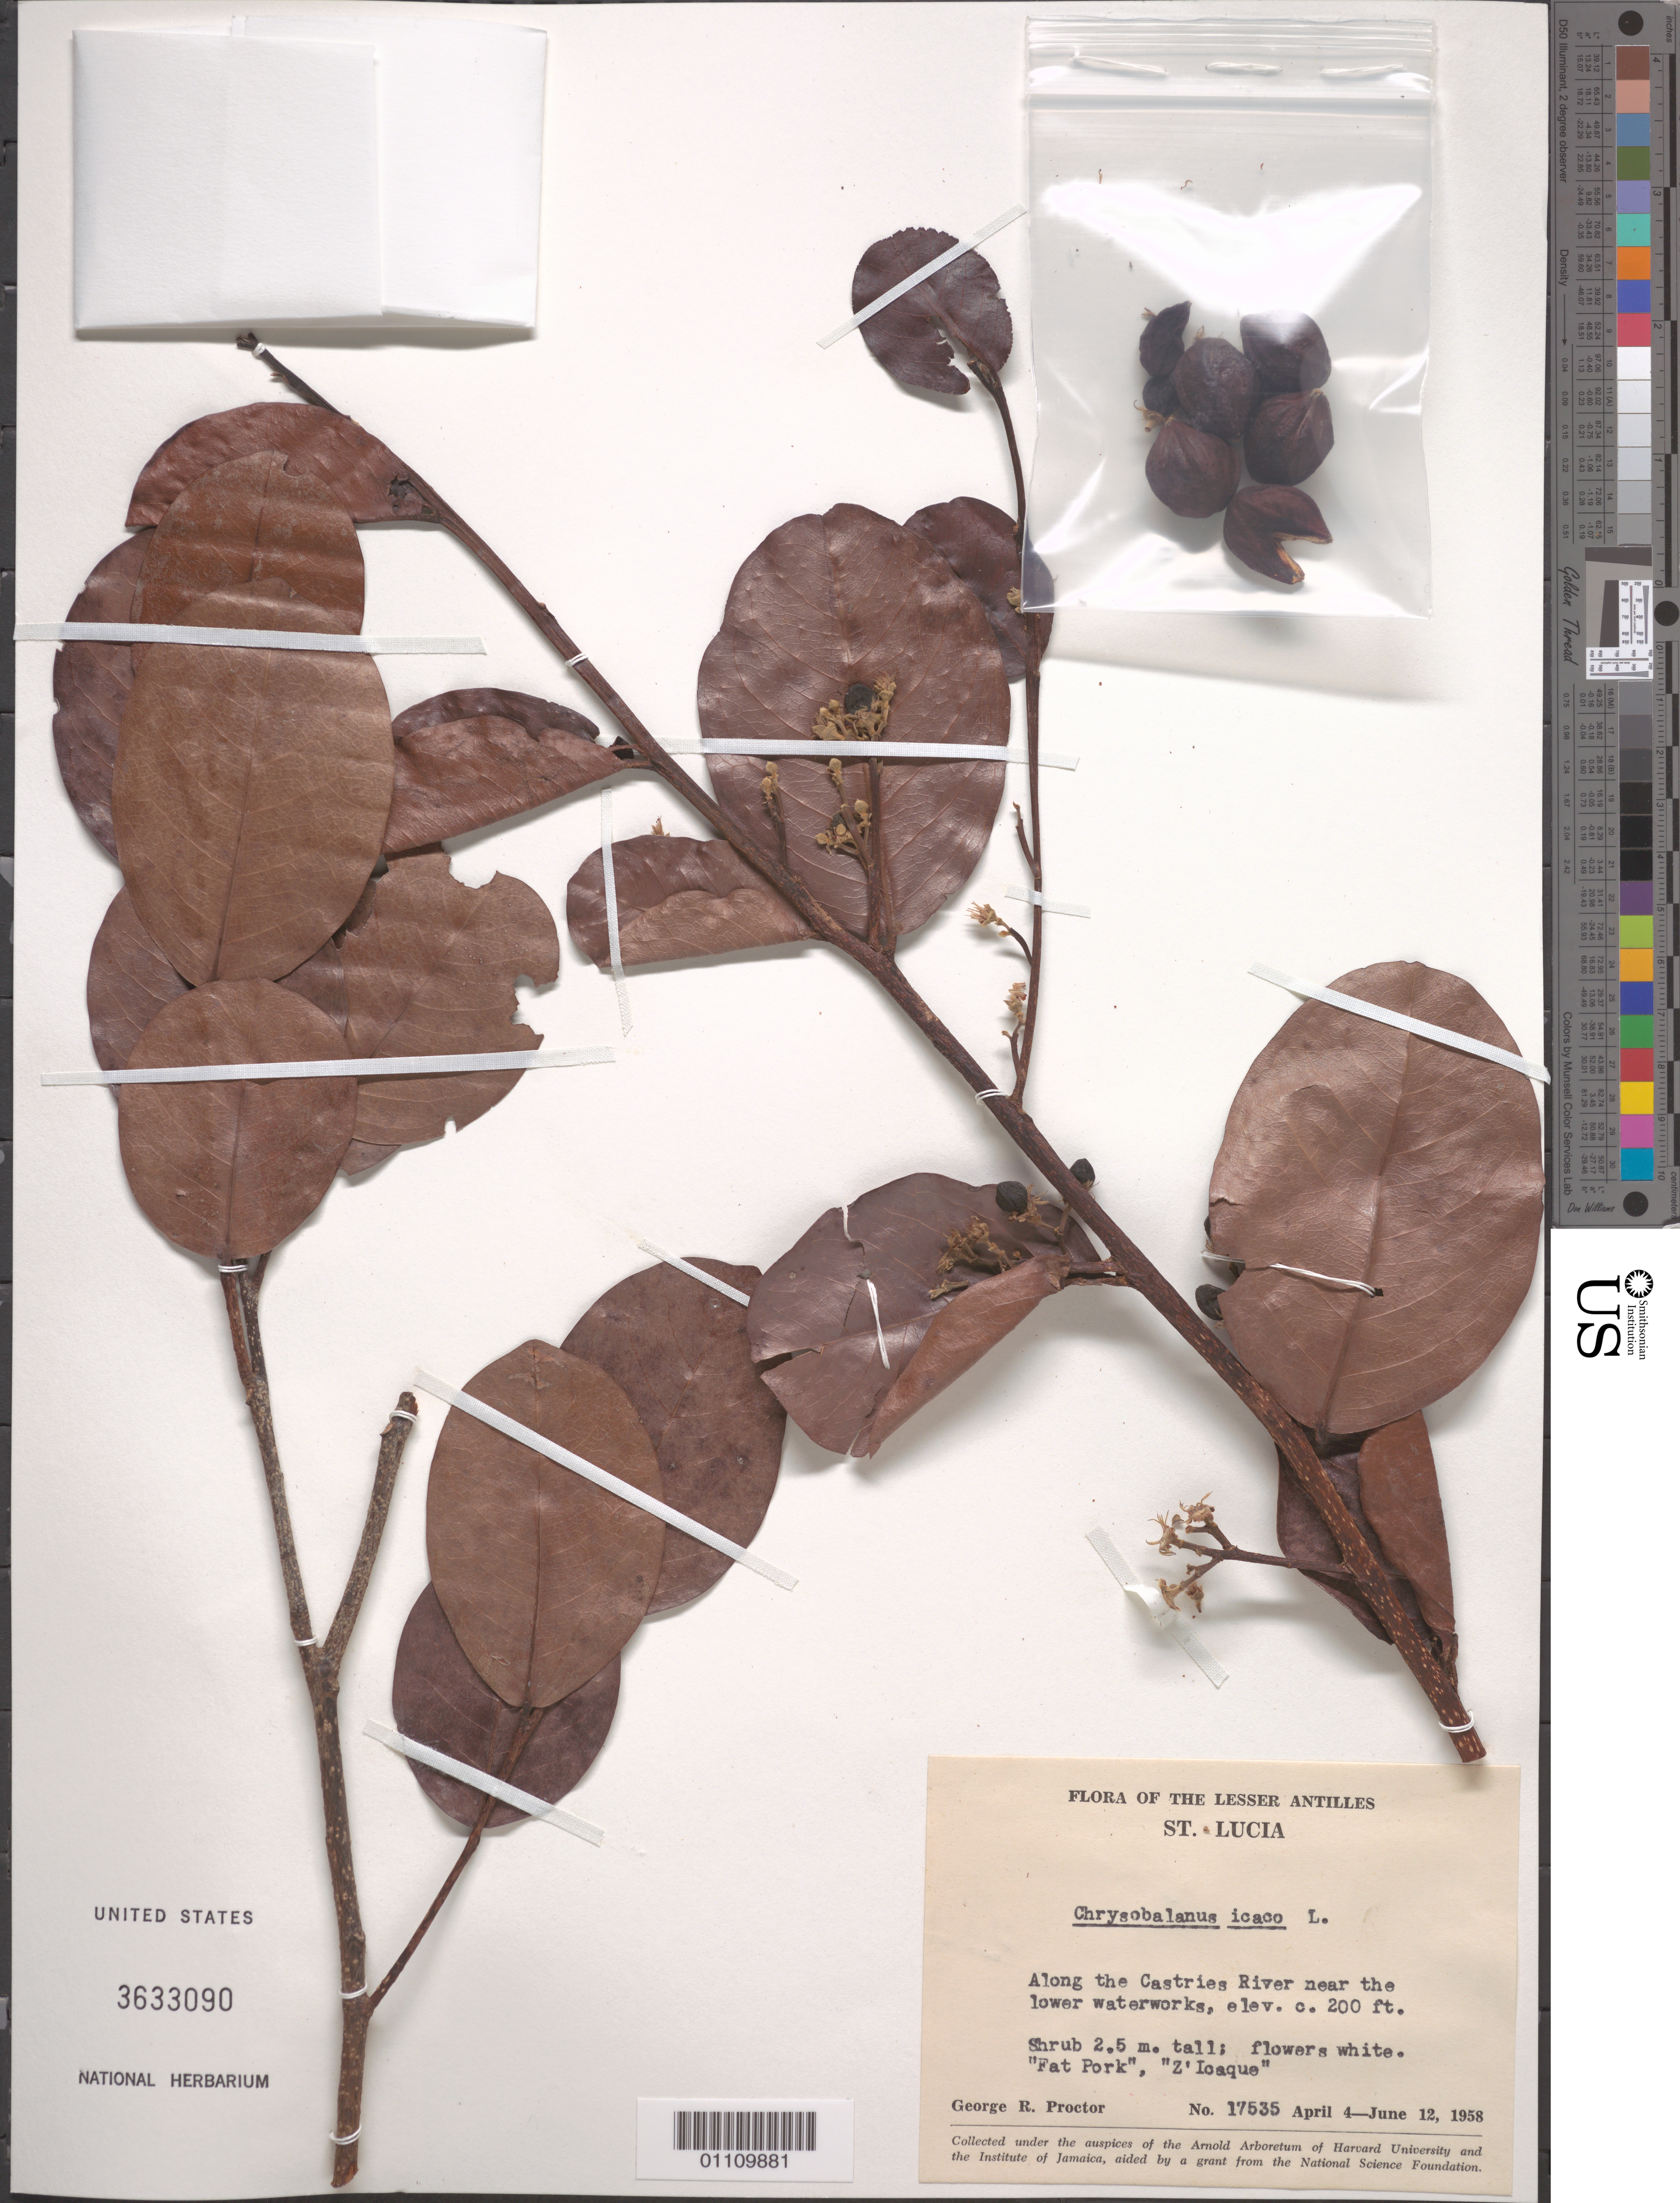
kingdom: Plantae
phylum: Tracheophyta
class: Magnoliopsida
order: Malpighiales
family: Chrysobalanaceae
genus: Chrysobalanus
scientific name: Chrysobalanus icaco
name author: L.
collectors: G. R. Proctor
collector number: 17535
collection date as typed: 04 Apr 1958 to 12 Jun 1958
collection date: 1958-04-04/1958-06-12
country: St. Lucia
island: St. Lucia I.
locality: Castries River, near the lower waterworks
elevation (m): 61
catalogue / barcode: US 3633090